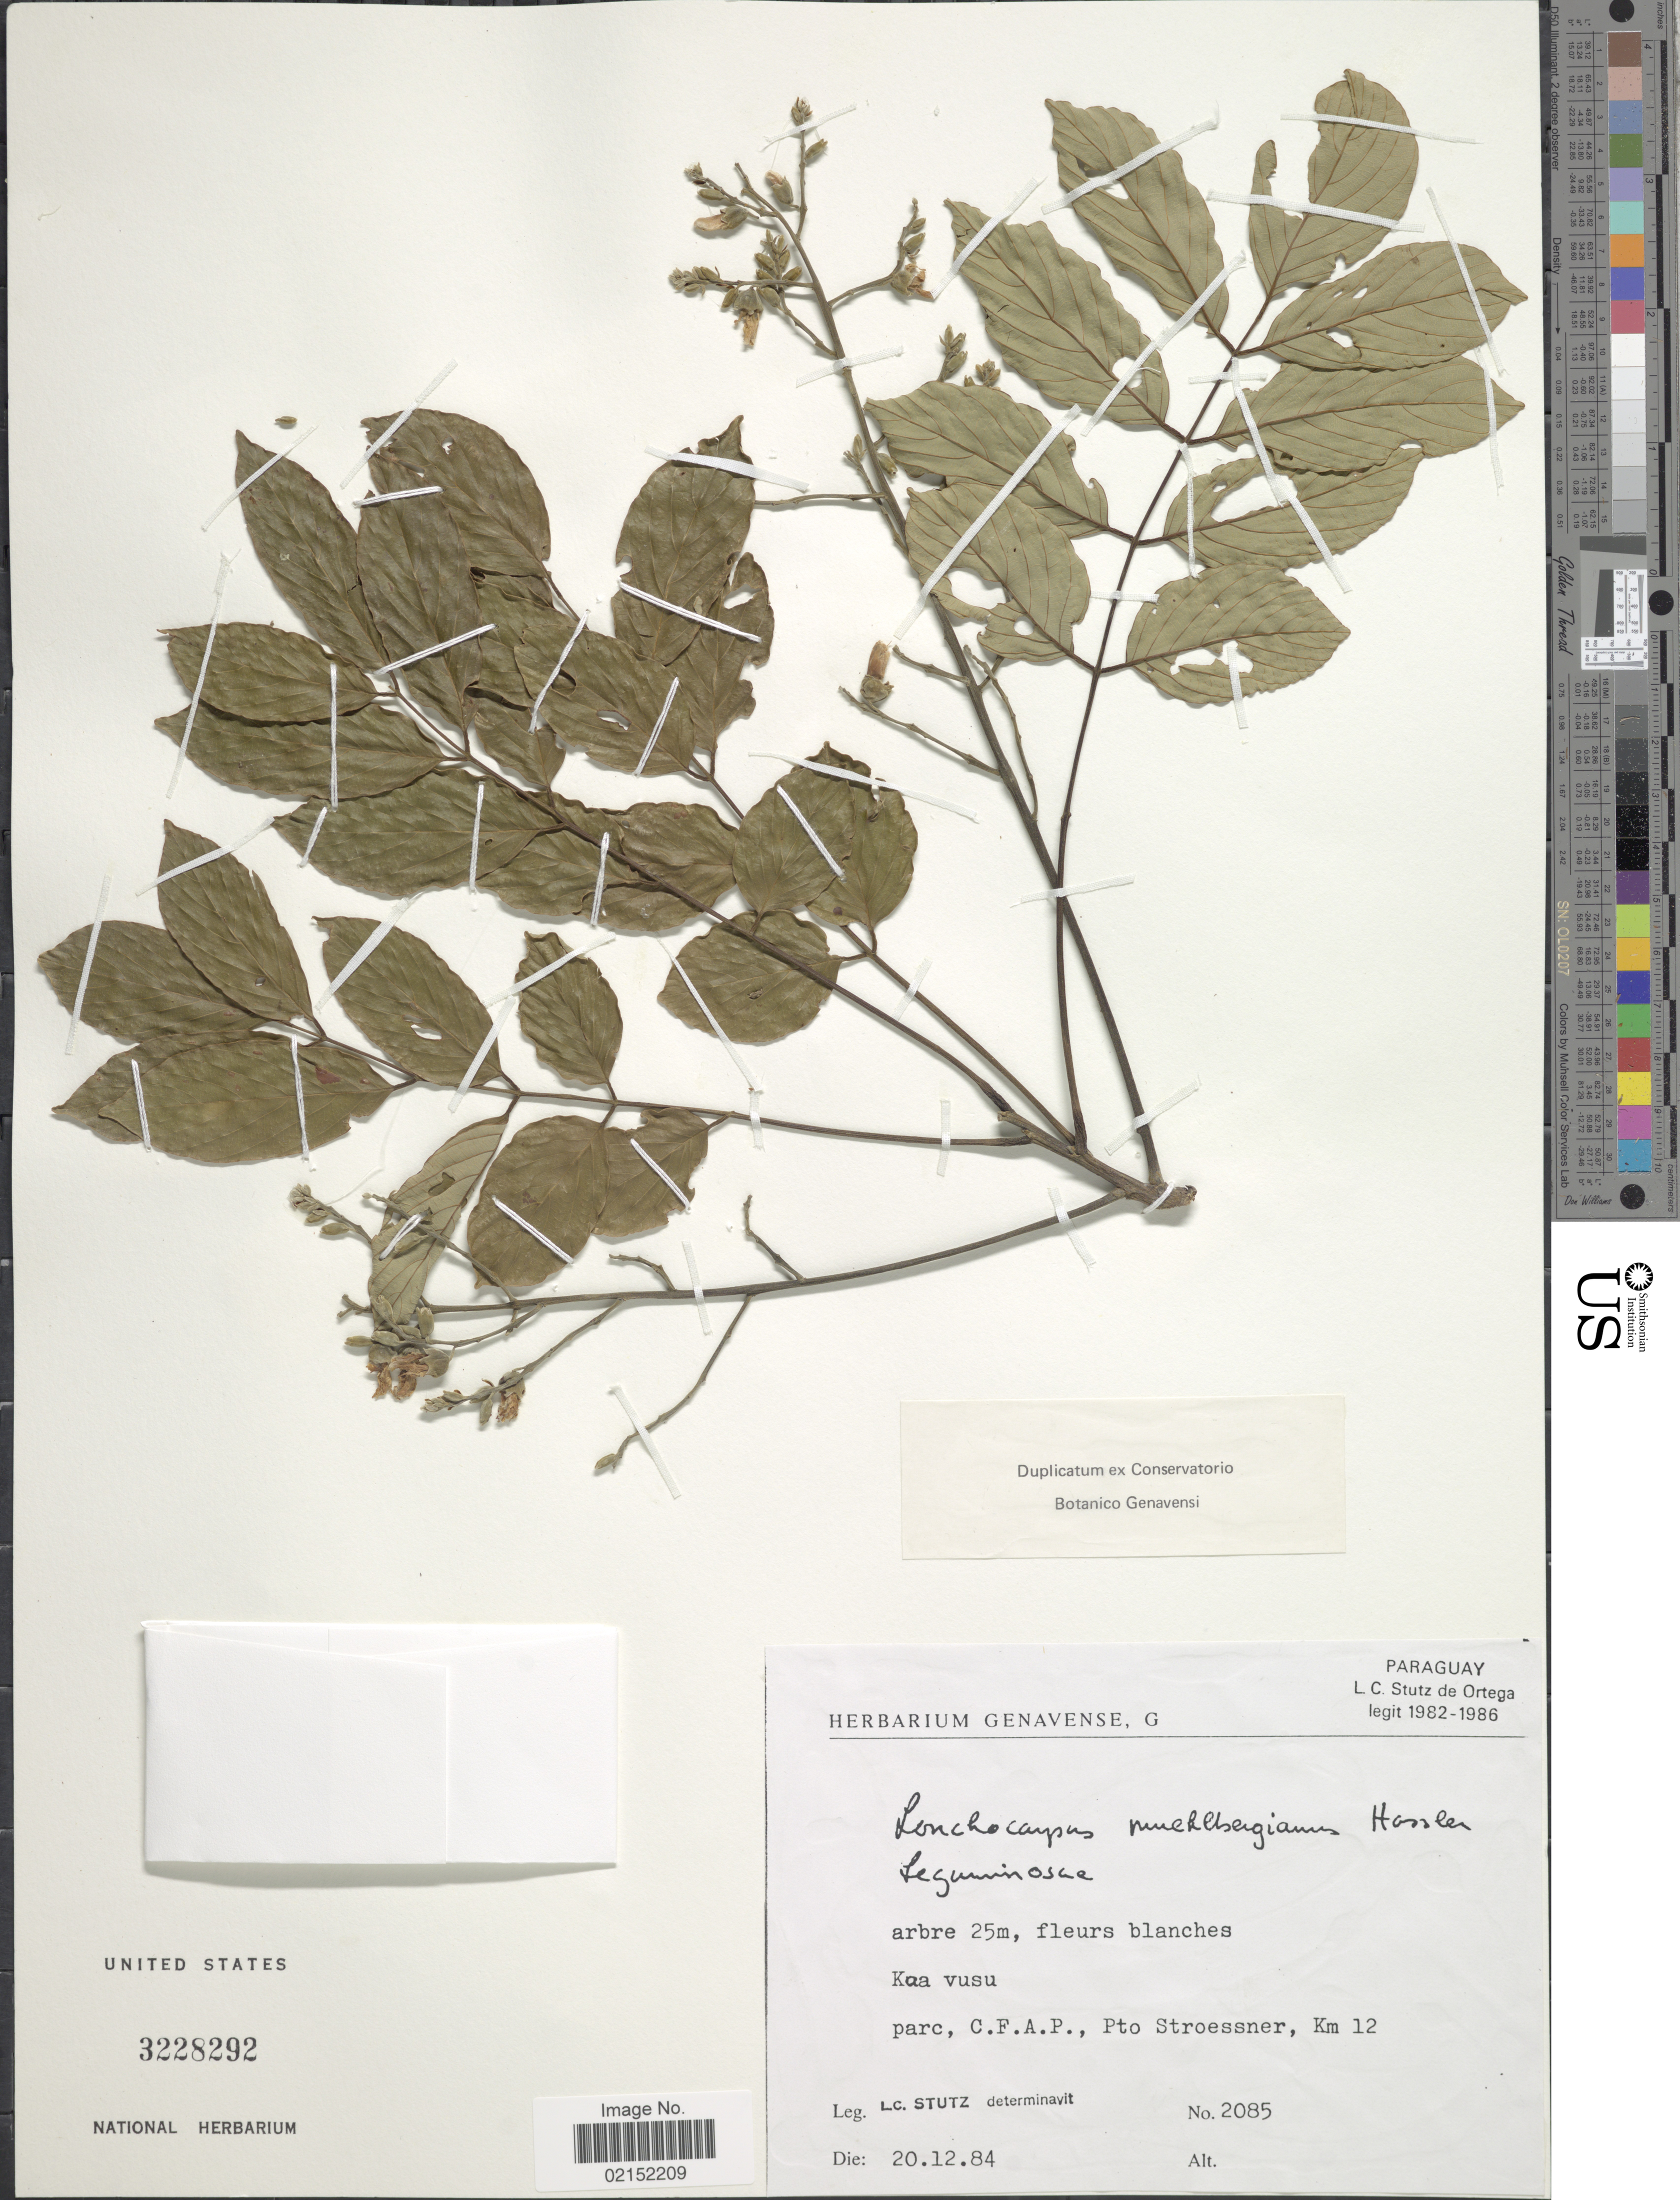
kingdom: Plantae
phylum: Tracheophyta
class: Magnoliopsida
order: Fabales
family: Fabaceae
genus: Lonchocarpus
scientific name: Lonchocarpus muehlbergianus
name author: Hassl.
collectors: L. C. Stutz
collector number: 2085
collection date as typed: Transcribed d/m/y: 20/12/84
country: Paraguay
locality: Koa vusu, parc, C.F.A.P., Pto Stroessner, Km 12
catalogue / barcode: US 3228292